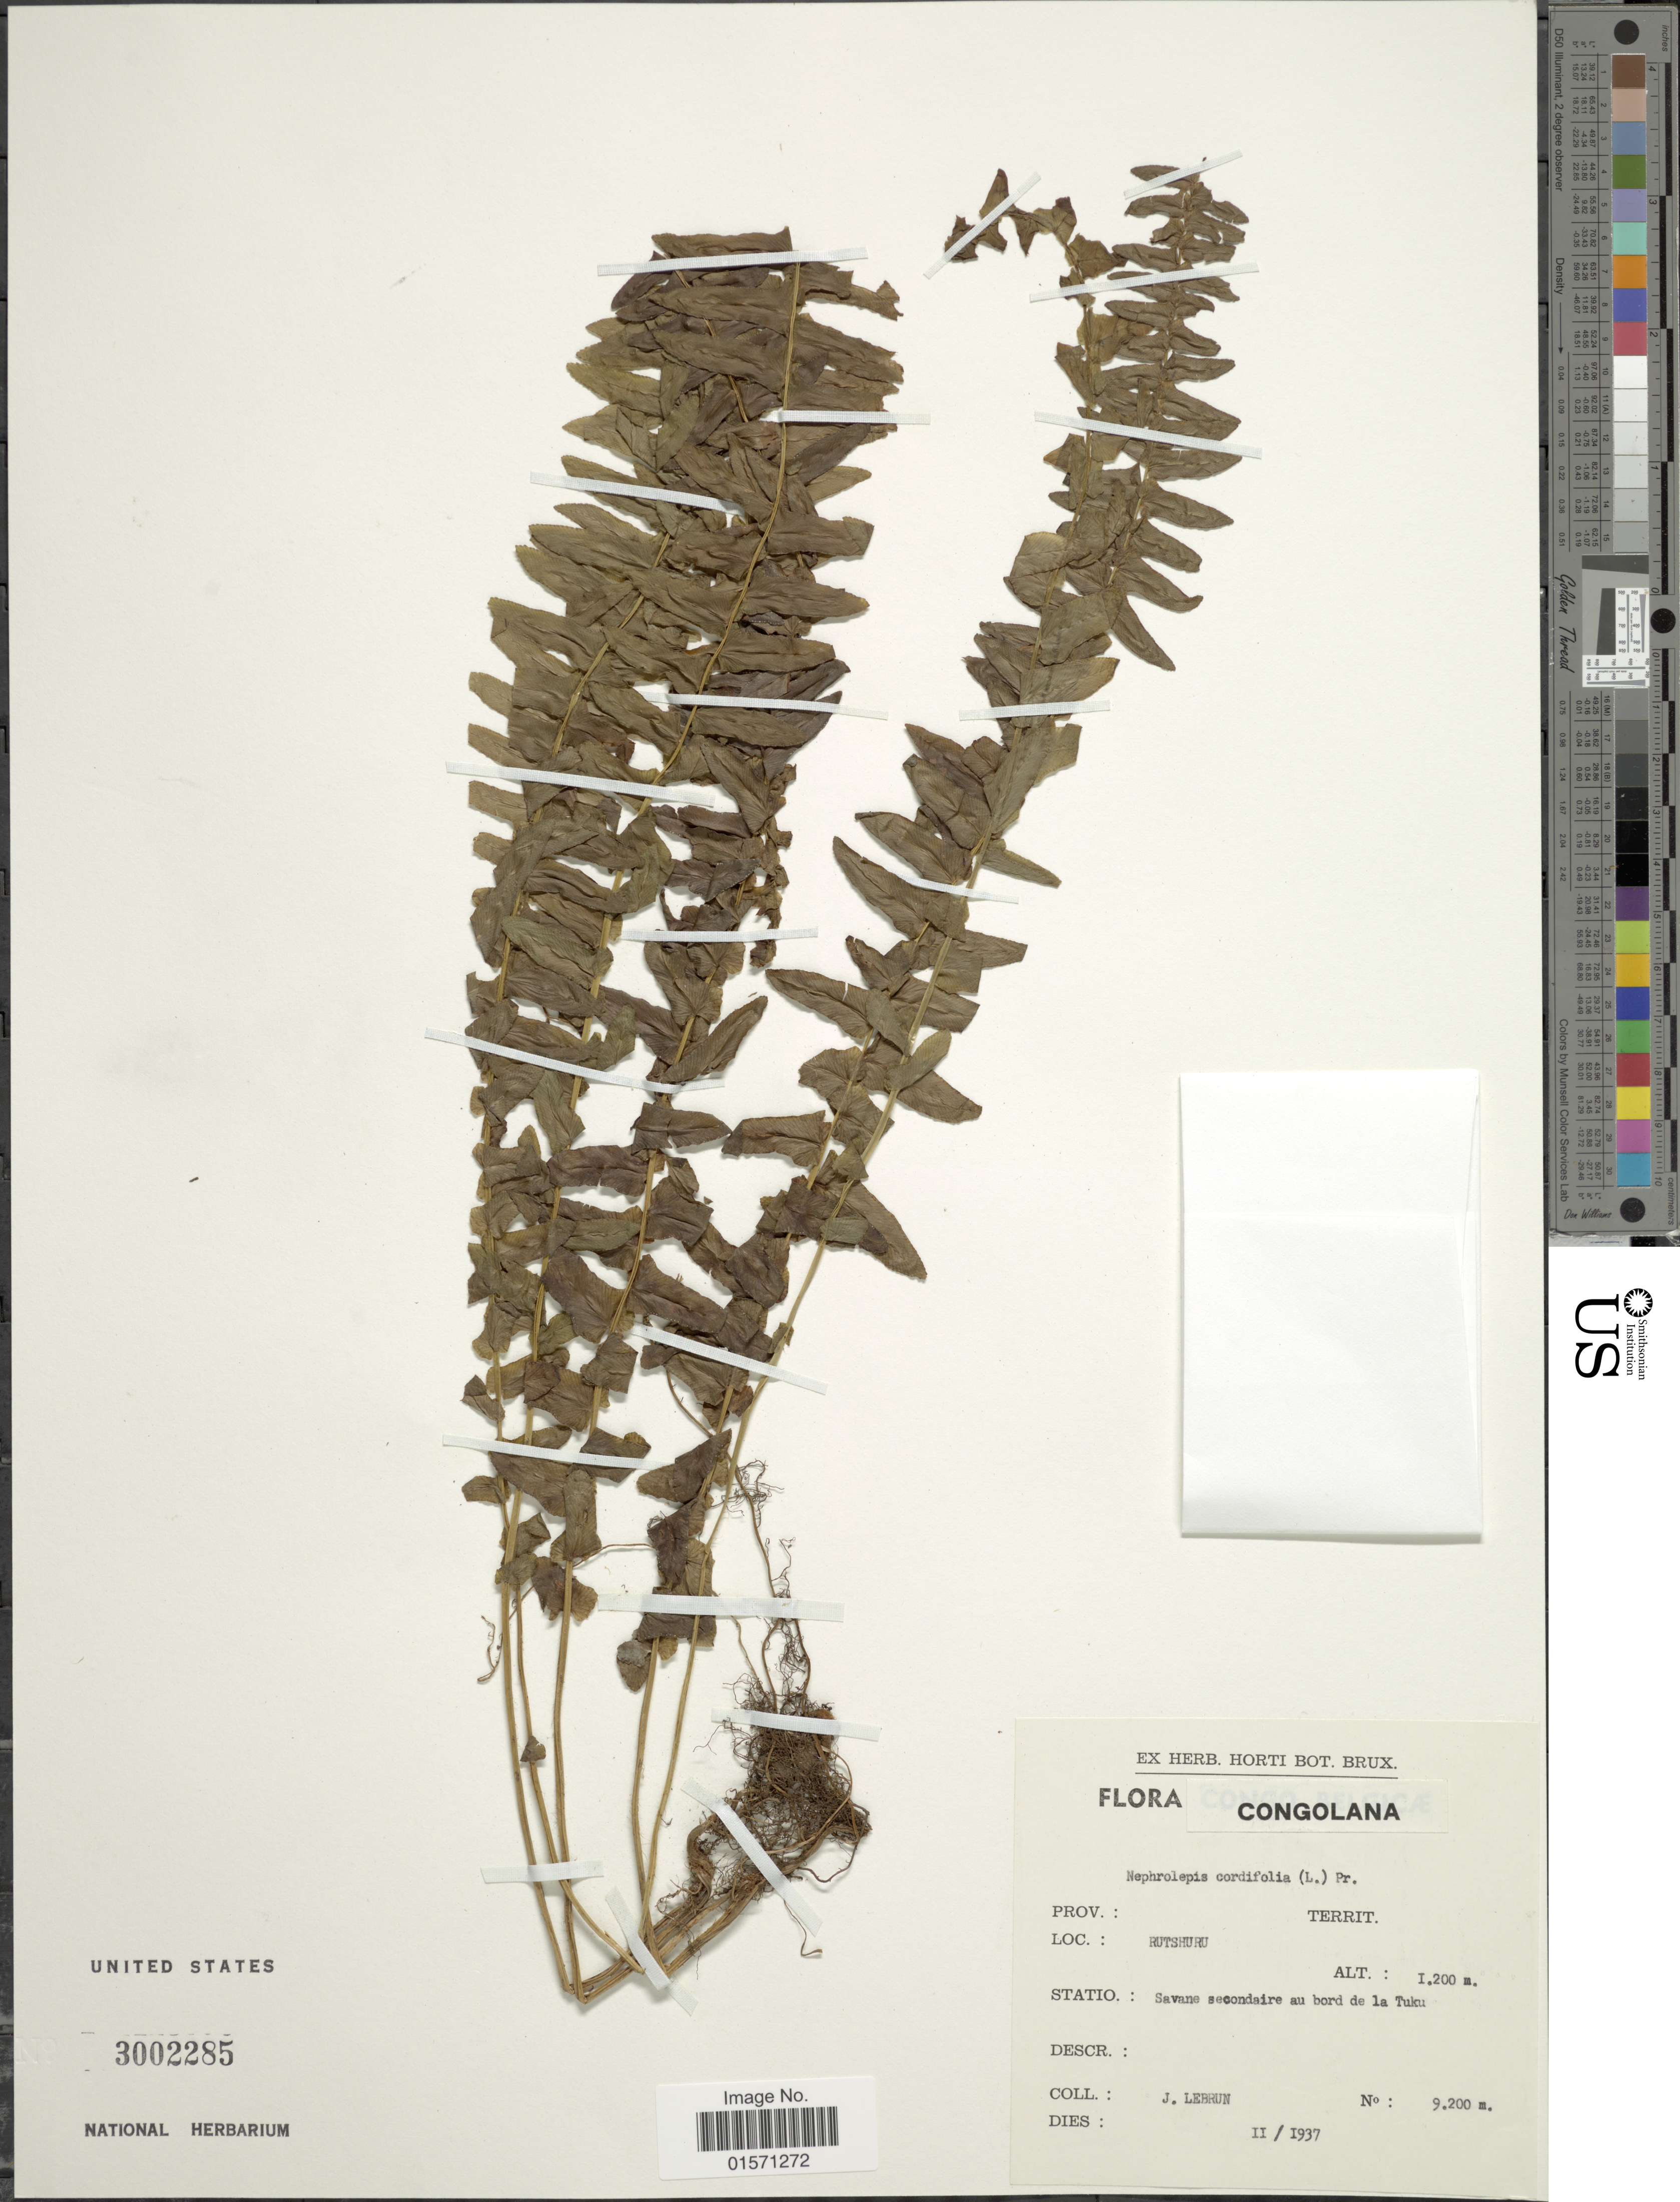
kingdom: Plantae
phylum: Tracheophyta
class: Polypodiopsida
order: Polypodiales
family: Nephrolepidaceae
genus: Nephrolepis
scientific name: Nephrolepis tuberosa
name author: (Willd.) C. Presl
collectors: J. A. Lebrun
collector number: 9200m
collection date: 1937-11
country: Congo, Democratic Republic of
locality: Congolana. Rutshuru. Statio.: Savane secondaire au bord de la Tuku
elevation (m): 1200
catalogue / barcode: US 3002285